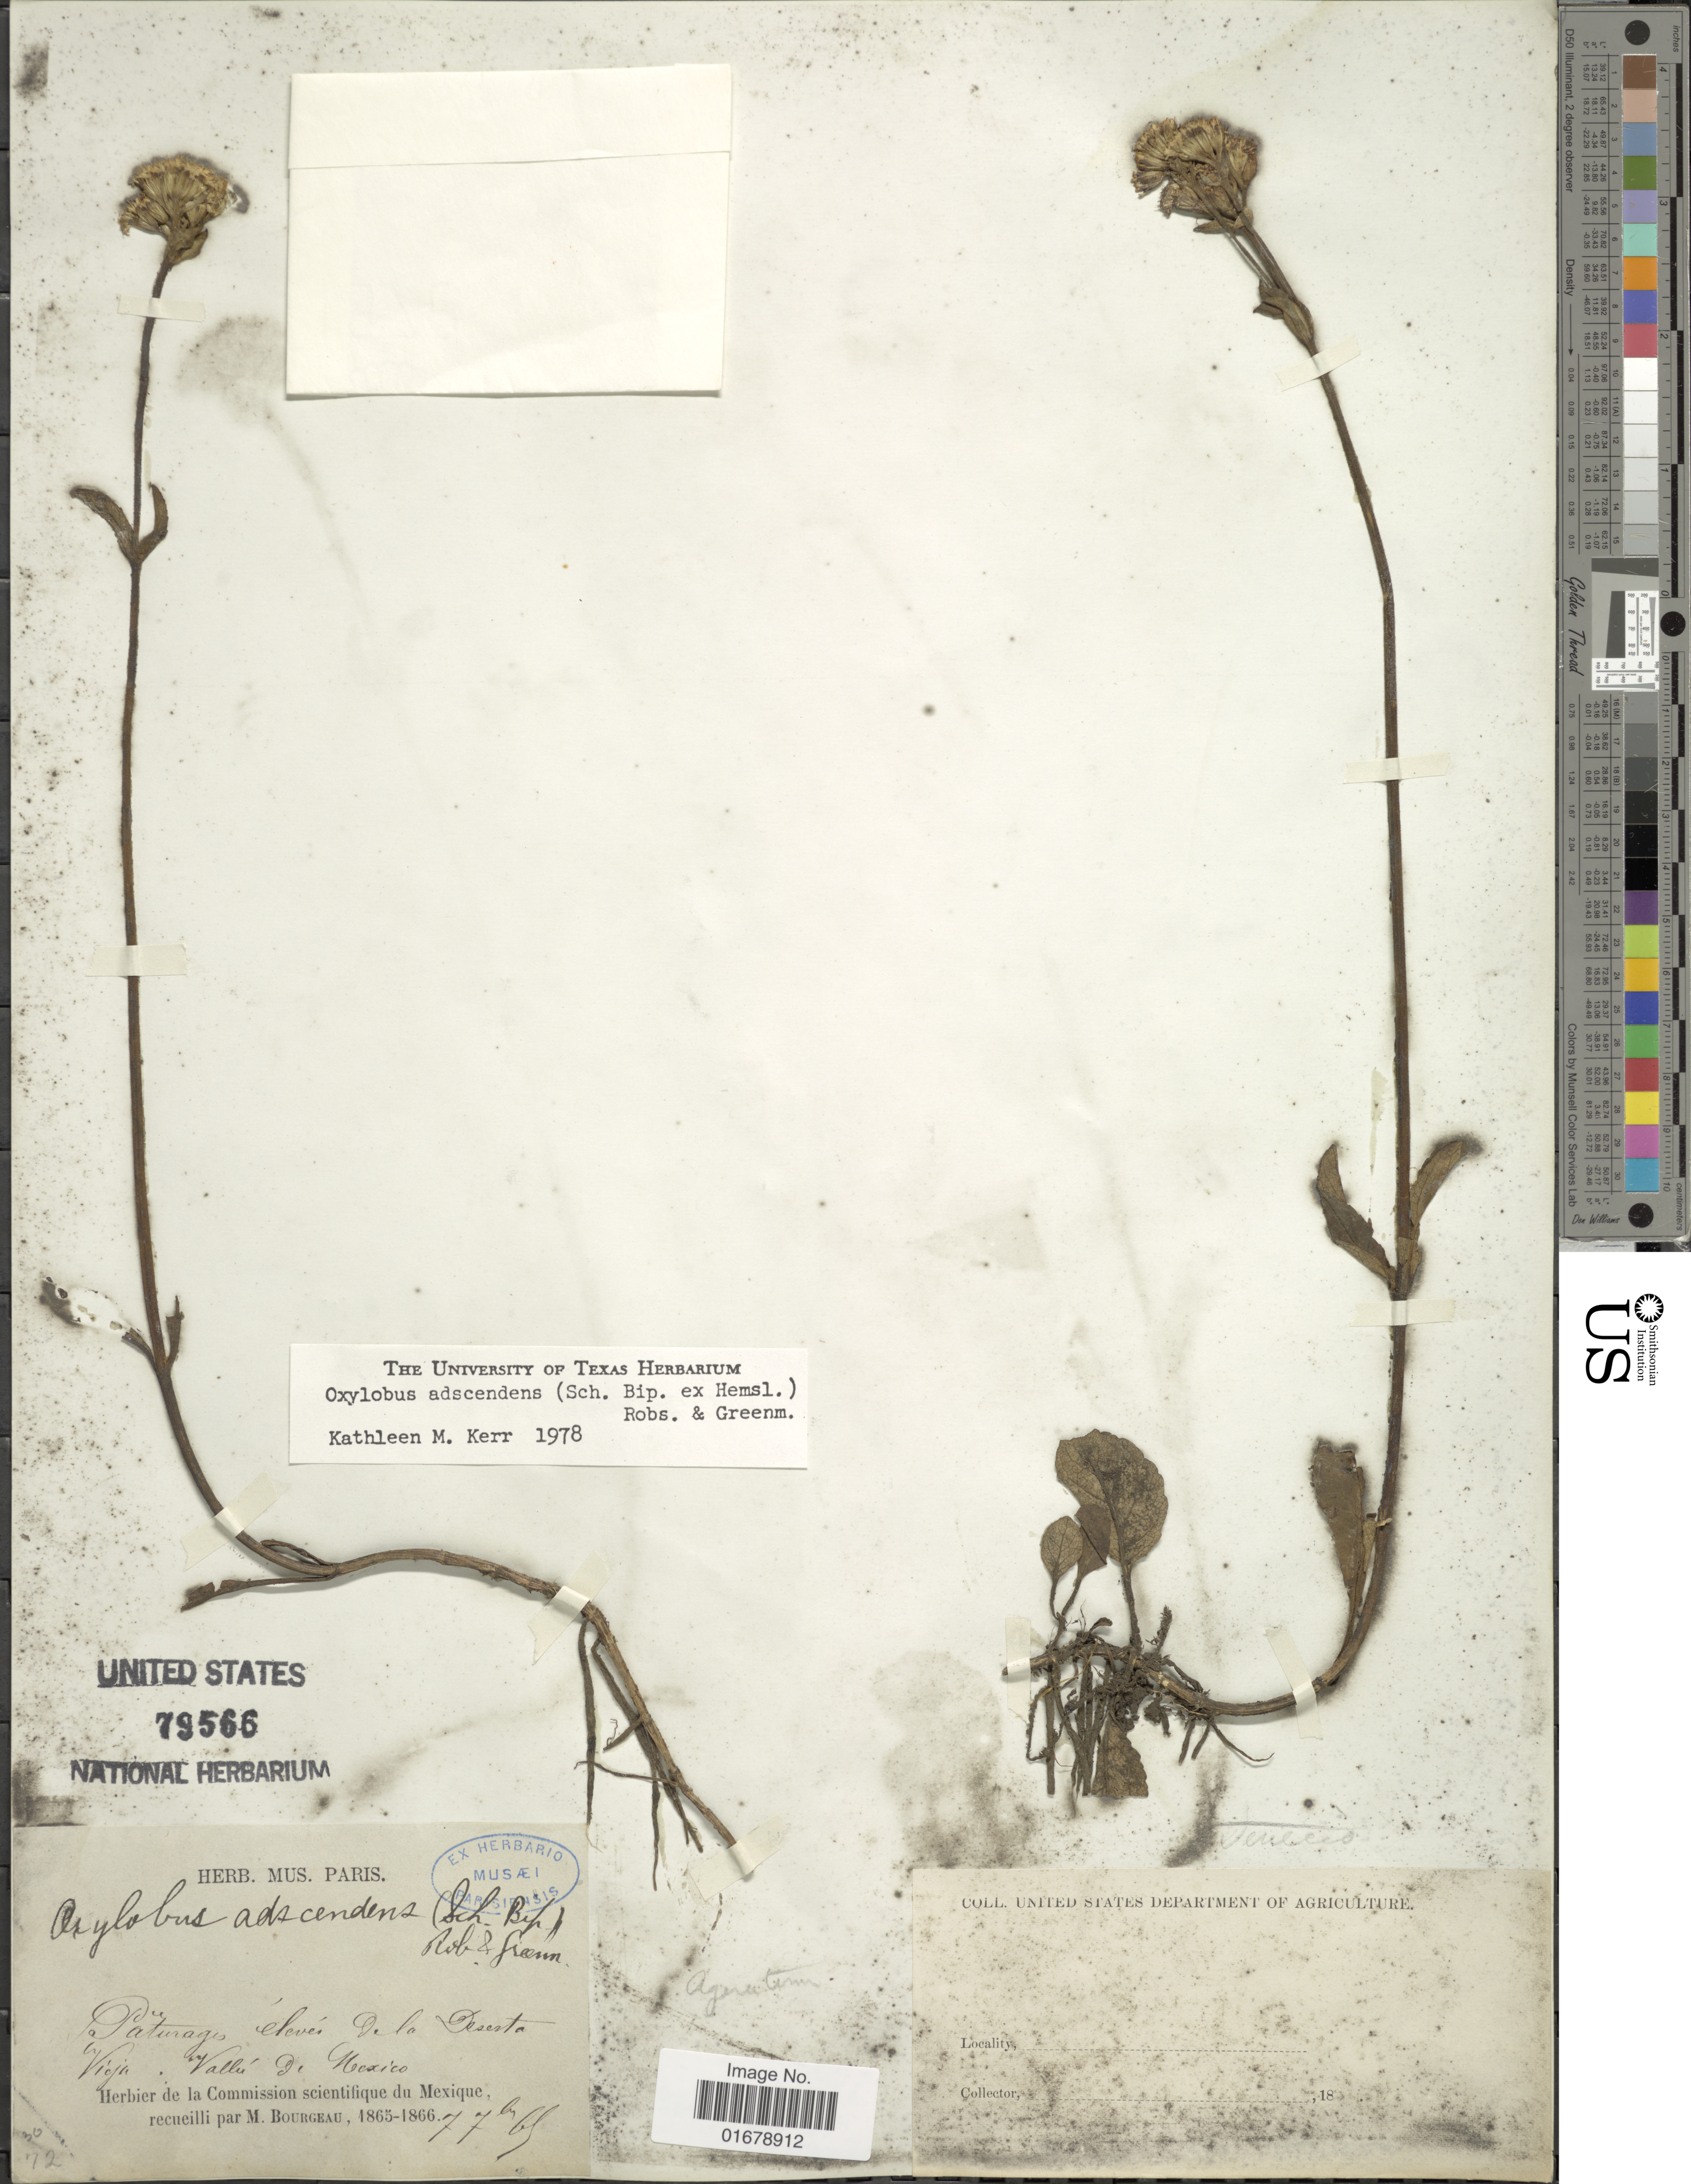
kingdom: Plantae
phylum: Tracheophyta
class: Magnoliopsida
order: Asterales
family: Asteraceae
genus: Oxylobus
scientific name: Oxylobus adscendens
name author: (Sch. Bip.) B.L. Rob. & Greenm. in B.L. Rob.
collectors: M. Bourgeau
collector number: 77b Gl.*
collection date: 1865/1866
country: Mexico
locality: Pâturages élevés de la Deserta Vieja, Vallée de Mexico [high pastures of Deserta Vieja, Valley of Mexico]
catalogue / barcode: US 79566